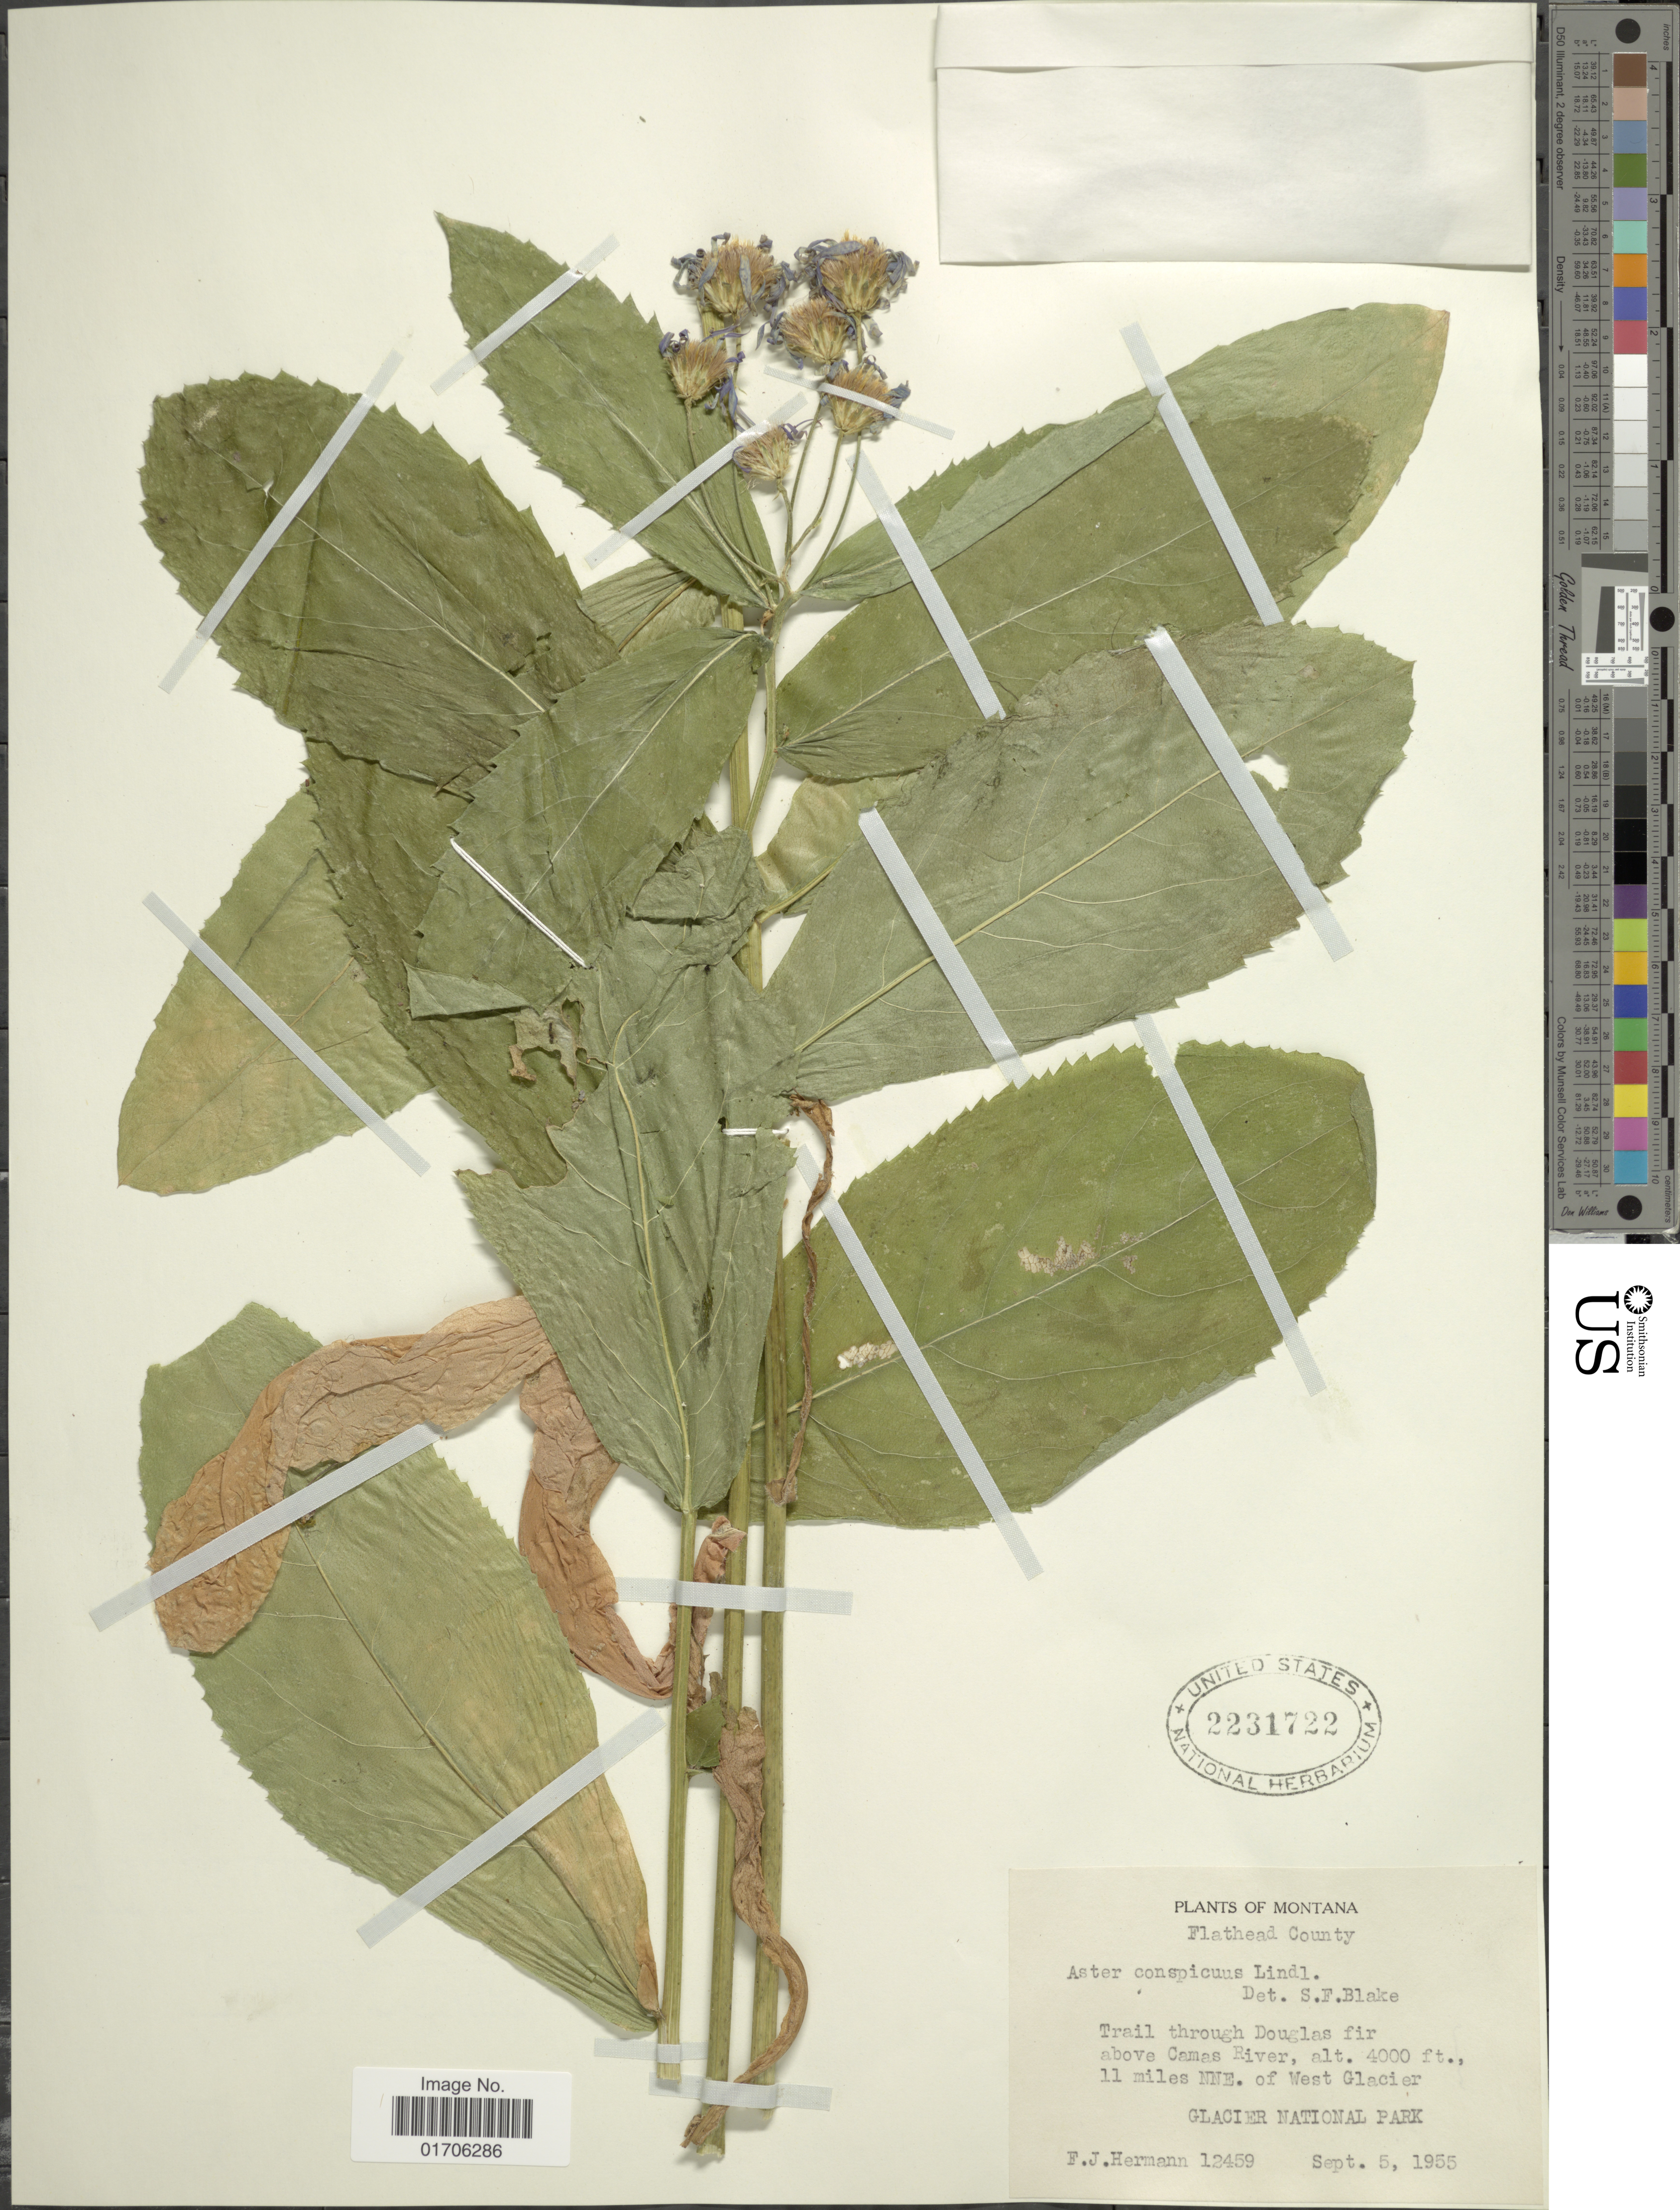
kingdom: Plantae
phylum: Tracheophyta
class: Magnoliopsida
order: Asterales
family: Asteraceae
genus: Eurybia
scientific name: Eurybia conspicua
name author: (Lindl.) G.L. Nesom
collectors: F. J. Hermann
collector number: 12459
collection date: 1955-09-05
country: United States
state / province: Montana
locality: Montana. Flathead County. Trail through Douglas fir above Camas River, 11 miles NNE. of West Glacier. Glacier National Park.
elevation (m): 1219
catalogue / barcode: US 2231722